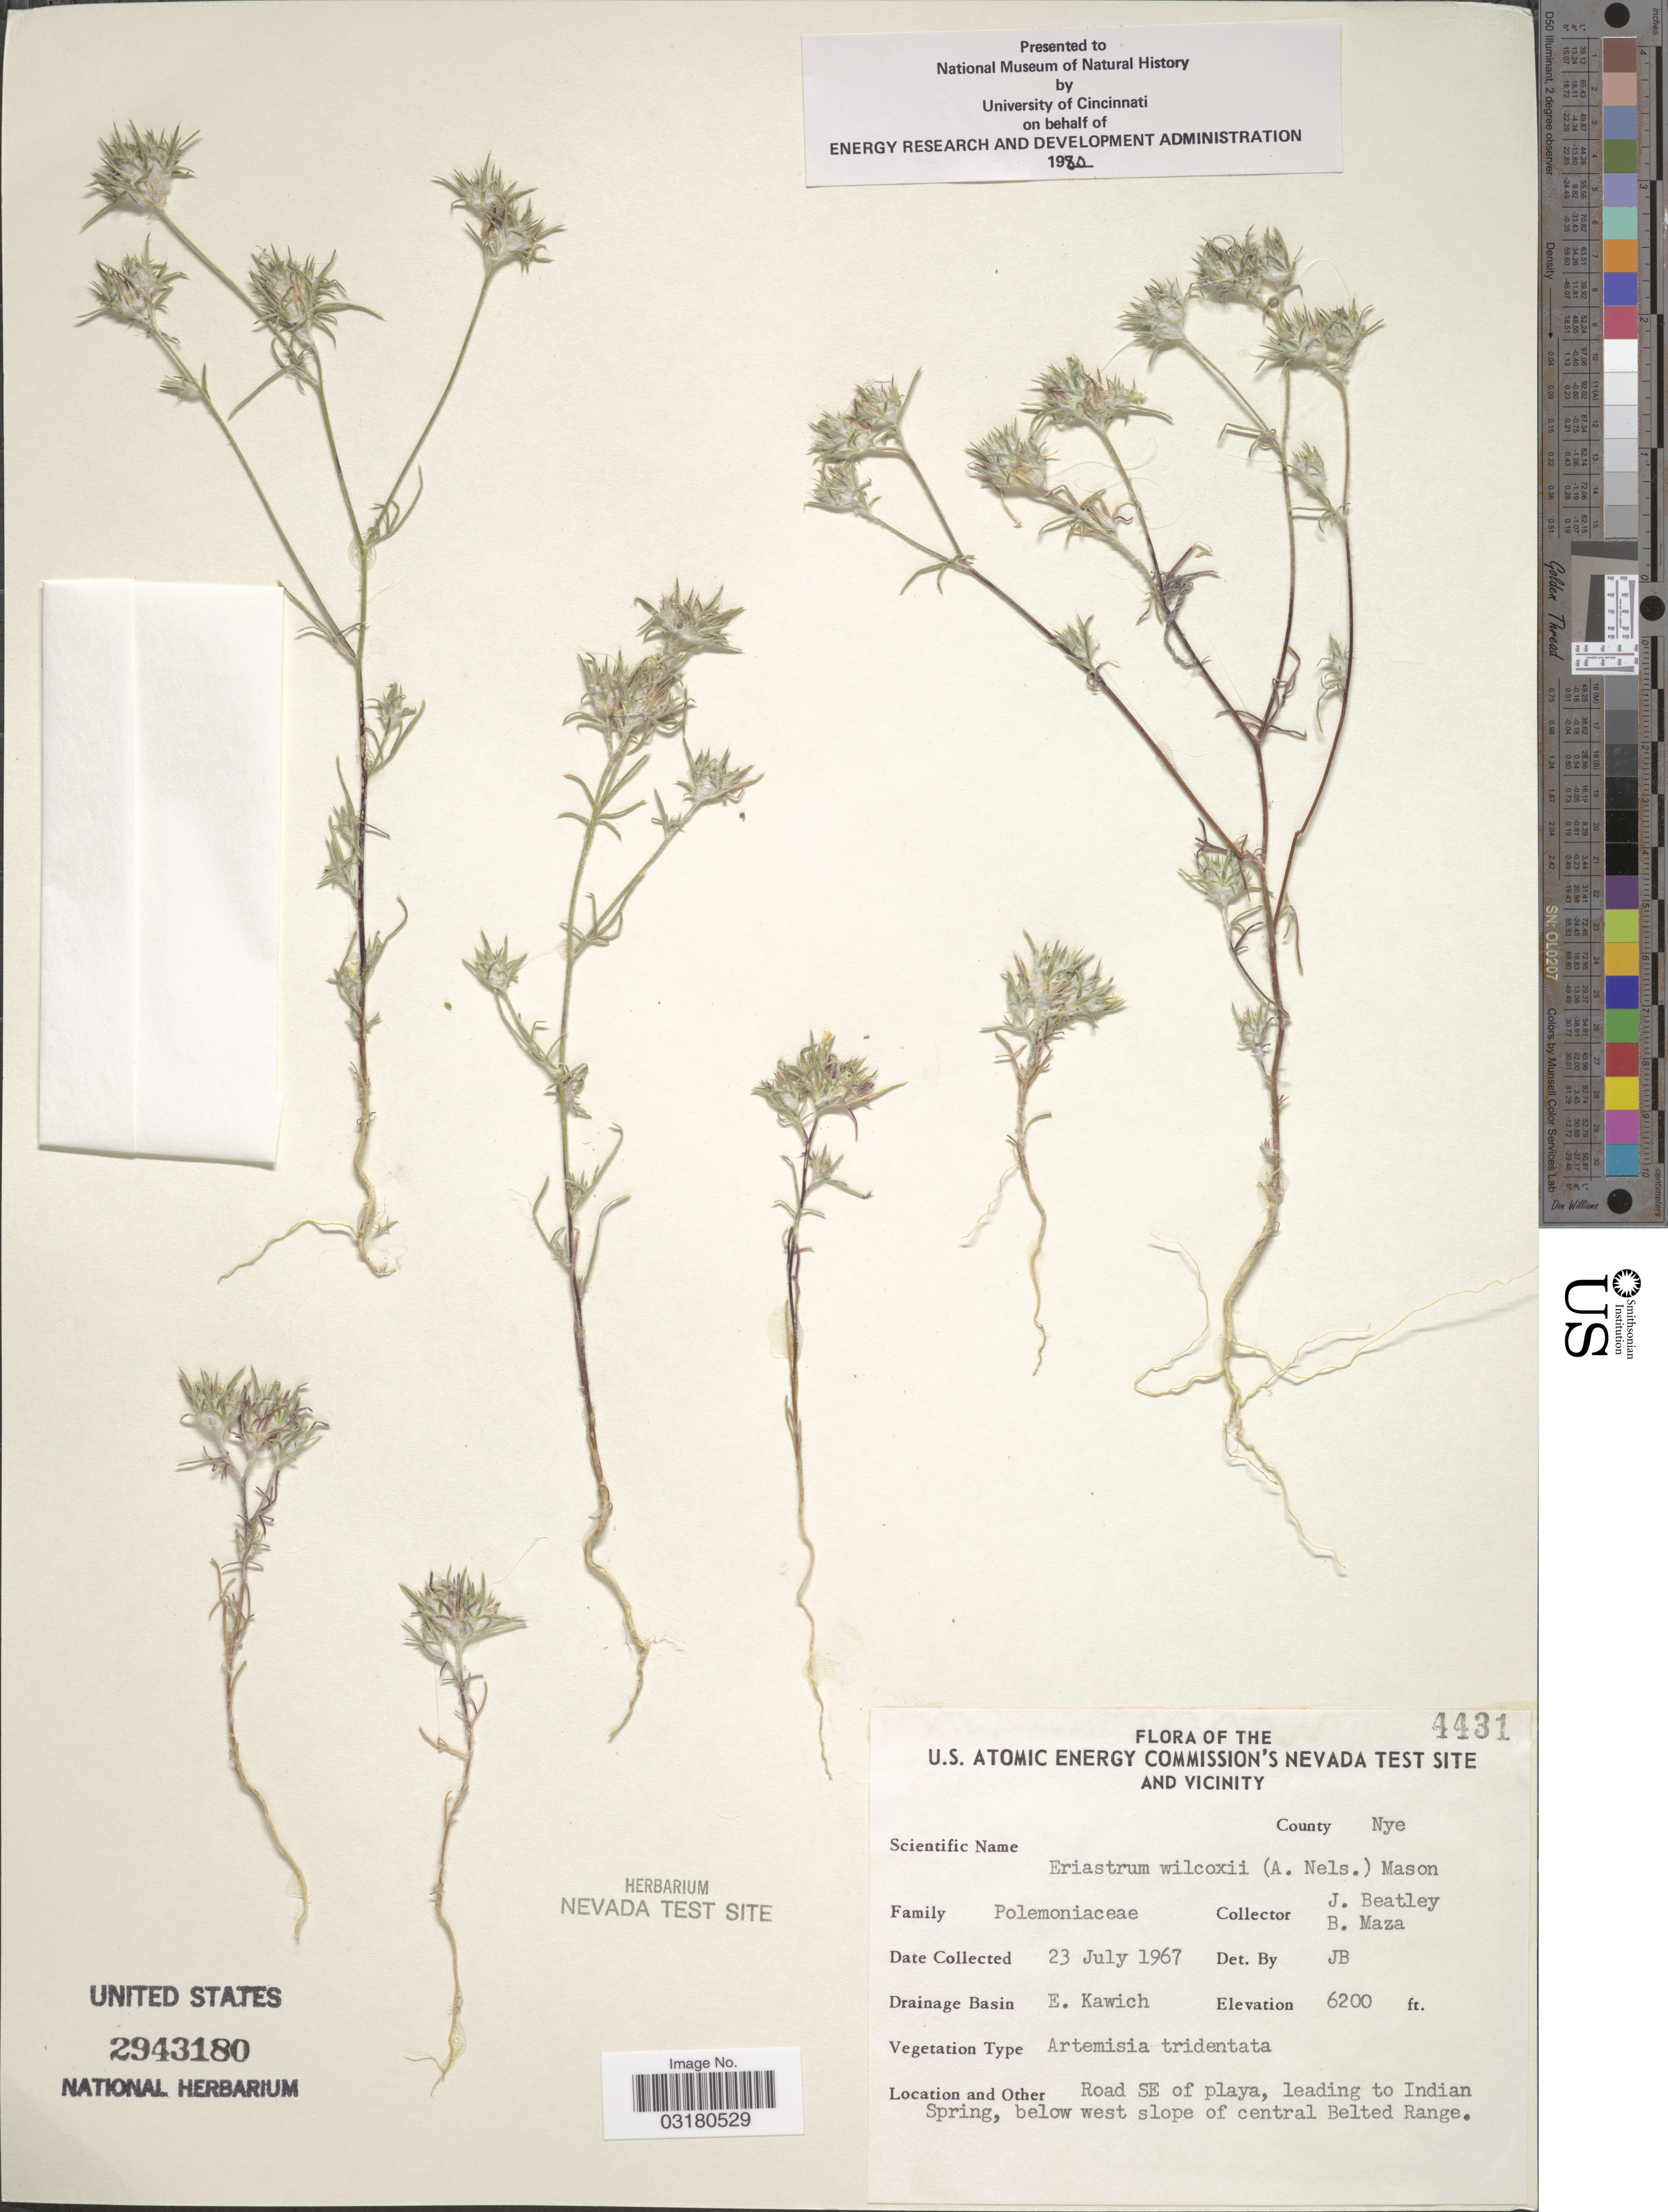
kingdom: Plantae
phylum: Tracheophyta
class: Magnoliopsida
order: Ericales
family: Polemoniaceae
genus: Eriastrum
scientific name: Eriastrum wilcoxii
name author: (A. Nelson) H. Mason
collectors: J. C. Beatley & B. Maza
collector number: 4431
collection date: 1967-07-23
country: United States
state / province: Nevada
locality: U.S. Atomic Energy Commission's Nevada Test Site and Vicinity. County Nye. Drainage Basin E. Kawich. Road SE of playa, leading to Indian Spring, below west slope of central Belted Range.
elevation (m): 1890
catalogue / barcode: US 2943180